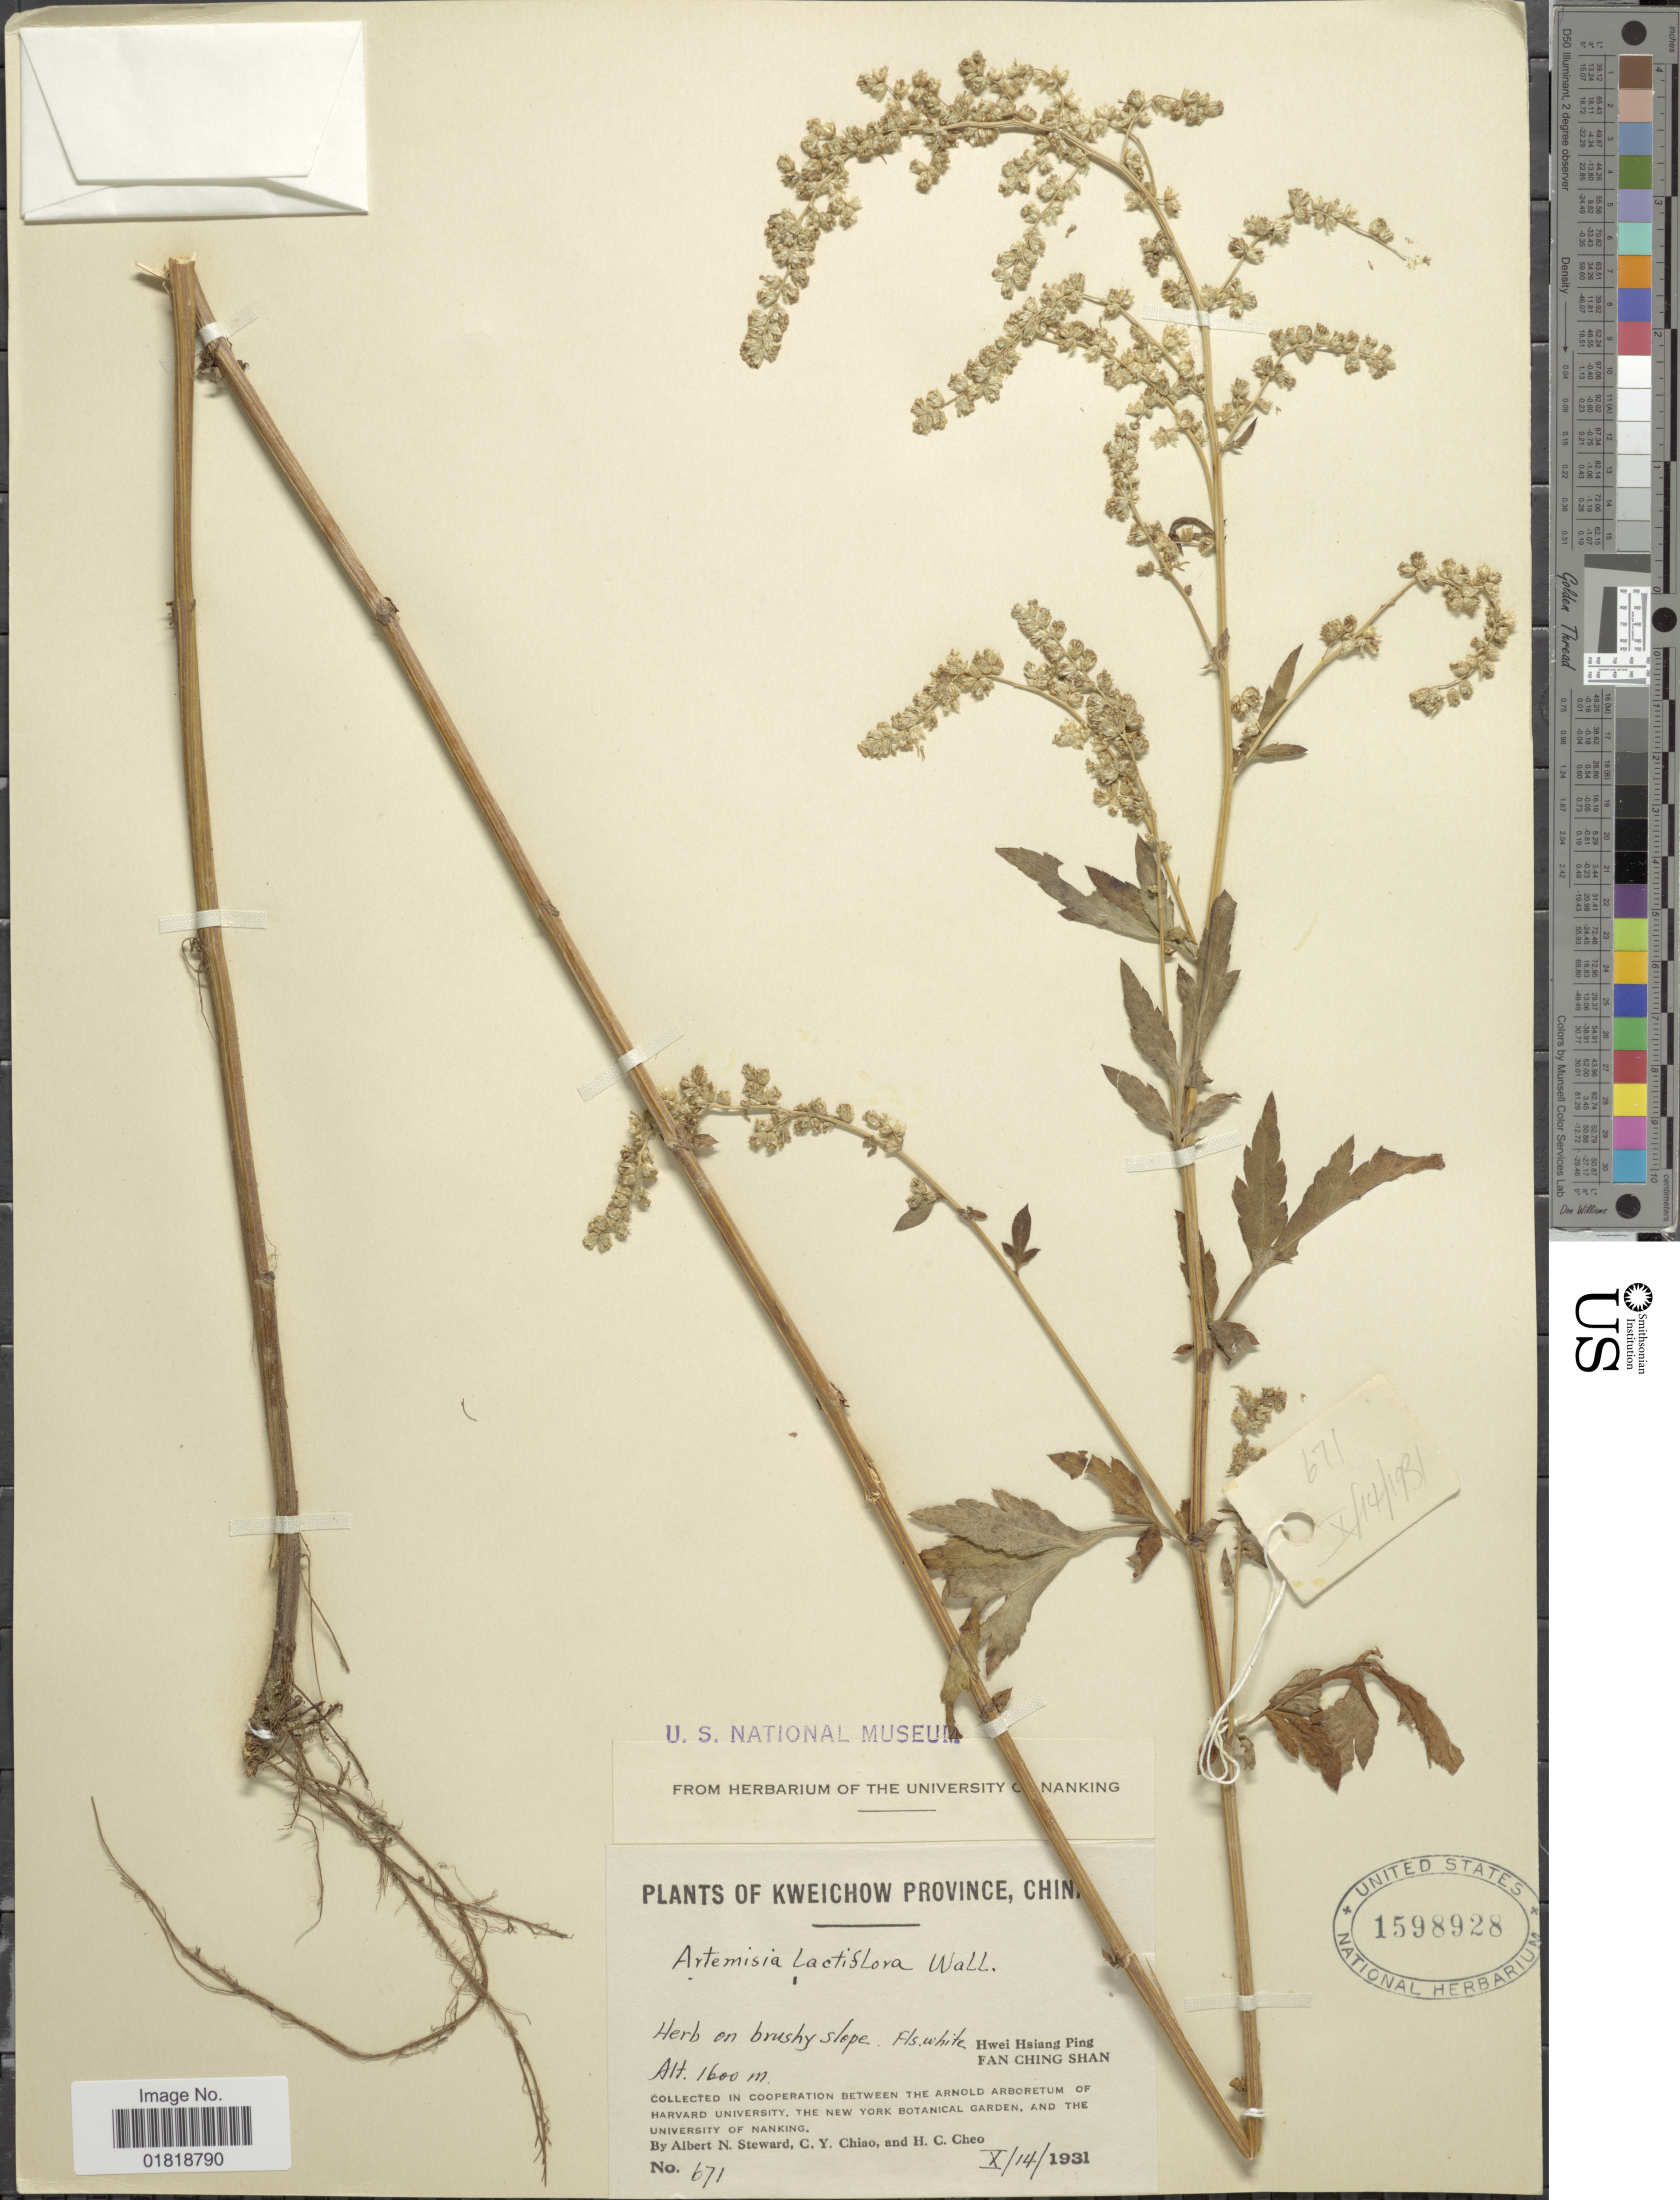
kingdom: Plantae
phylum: Tracheophyta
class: Magnoliopsida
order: Asterales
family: Asteraceae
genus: Artemisia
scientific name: Artemisia lactiflora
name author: Wall. ex DC.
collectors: A. N. Steward, C. Y. Chiao & H. Cheo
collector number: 671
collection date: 1931-10-14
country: China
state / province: Guizhou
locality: Kweichow Province, Hwei Hsiang Ping, Fan Cing Shan, herb on brushy slope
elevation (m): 1600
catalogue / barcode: US 1598928